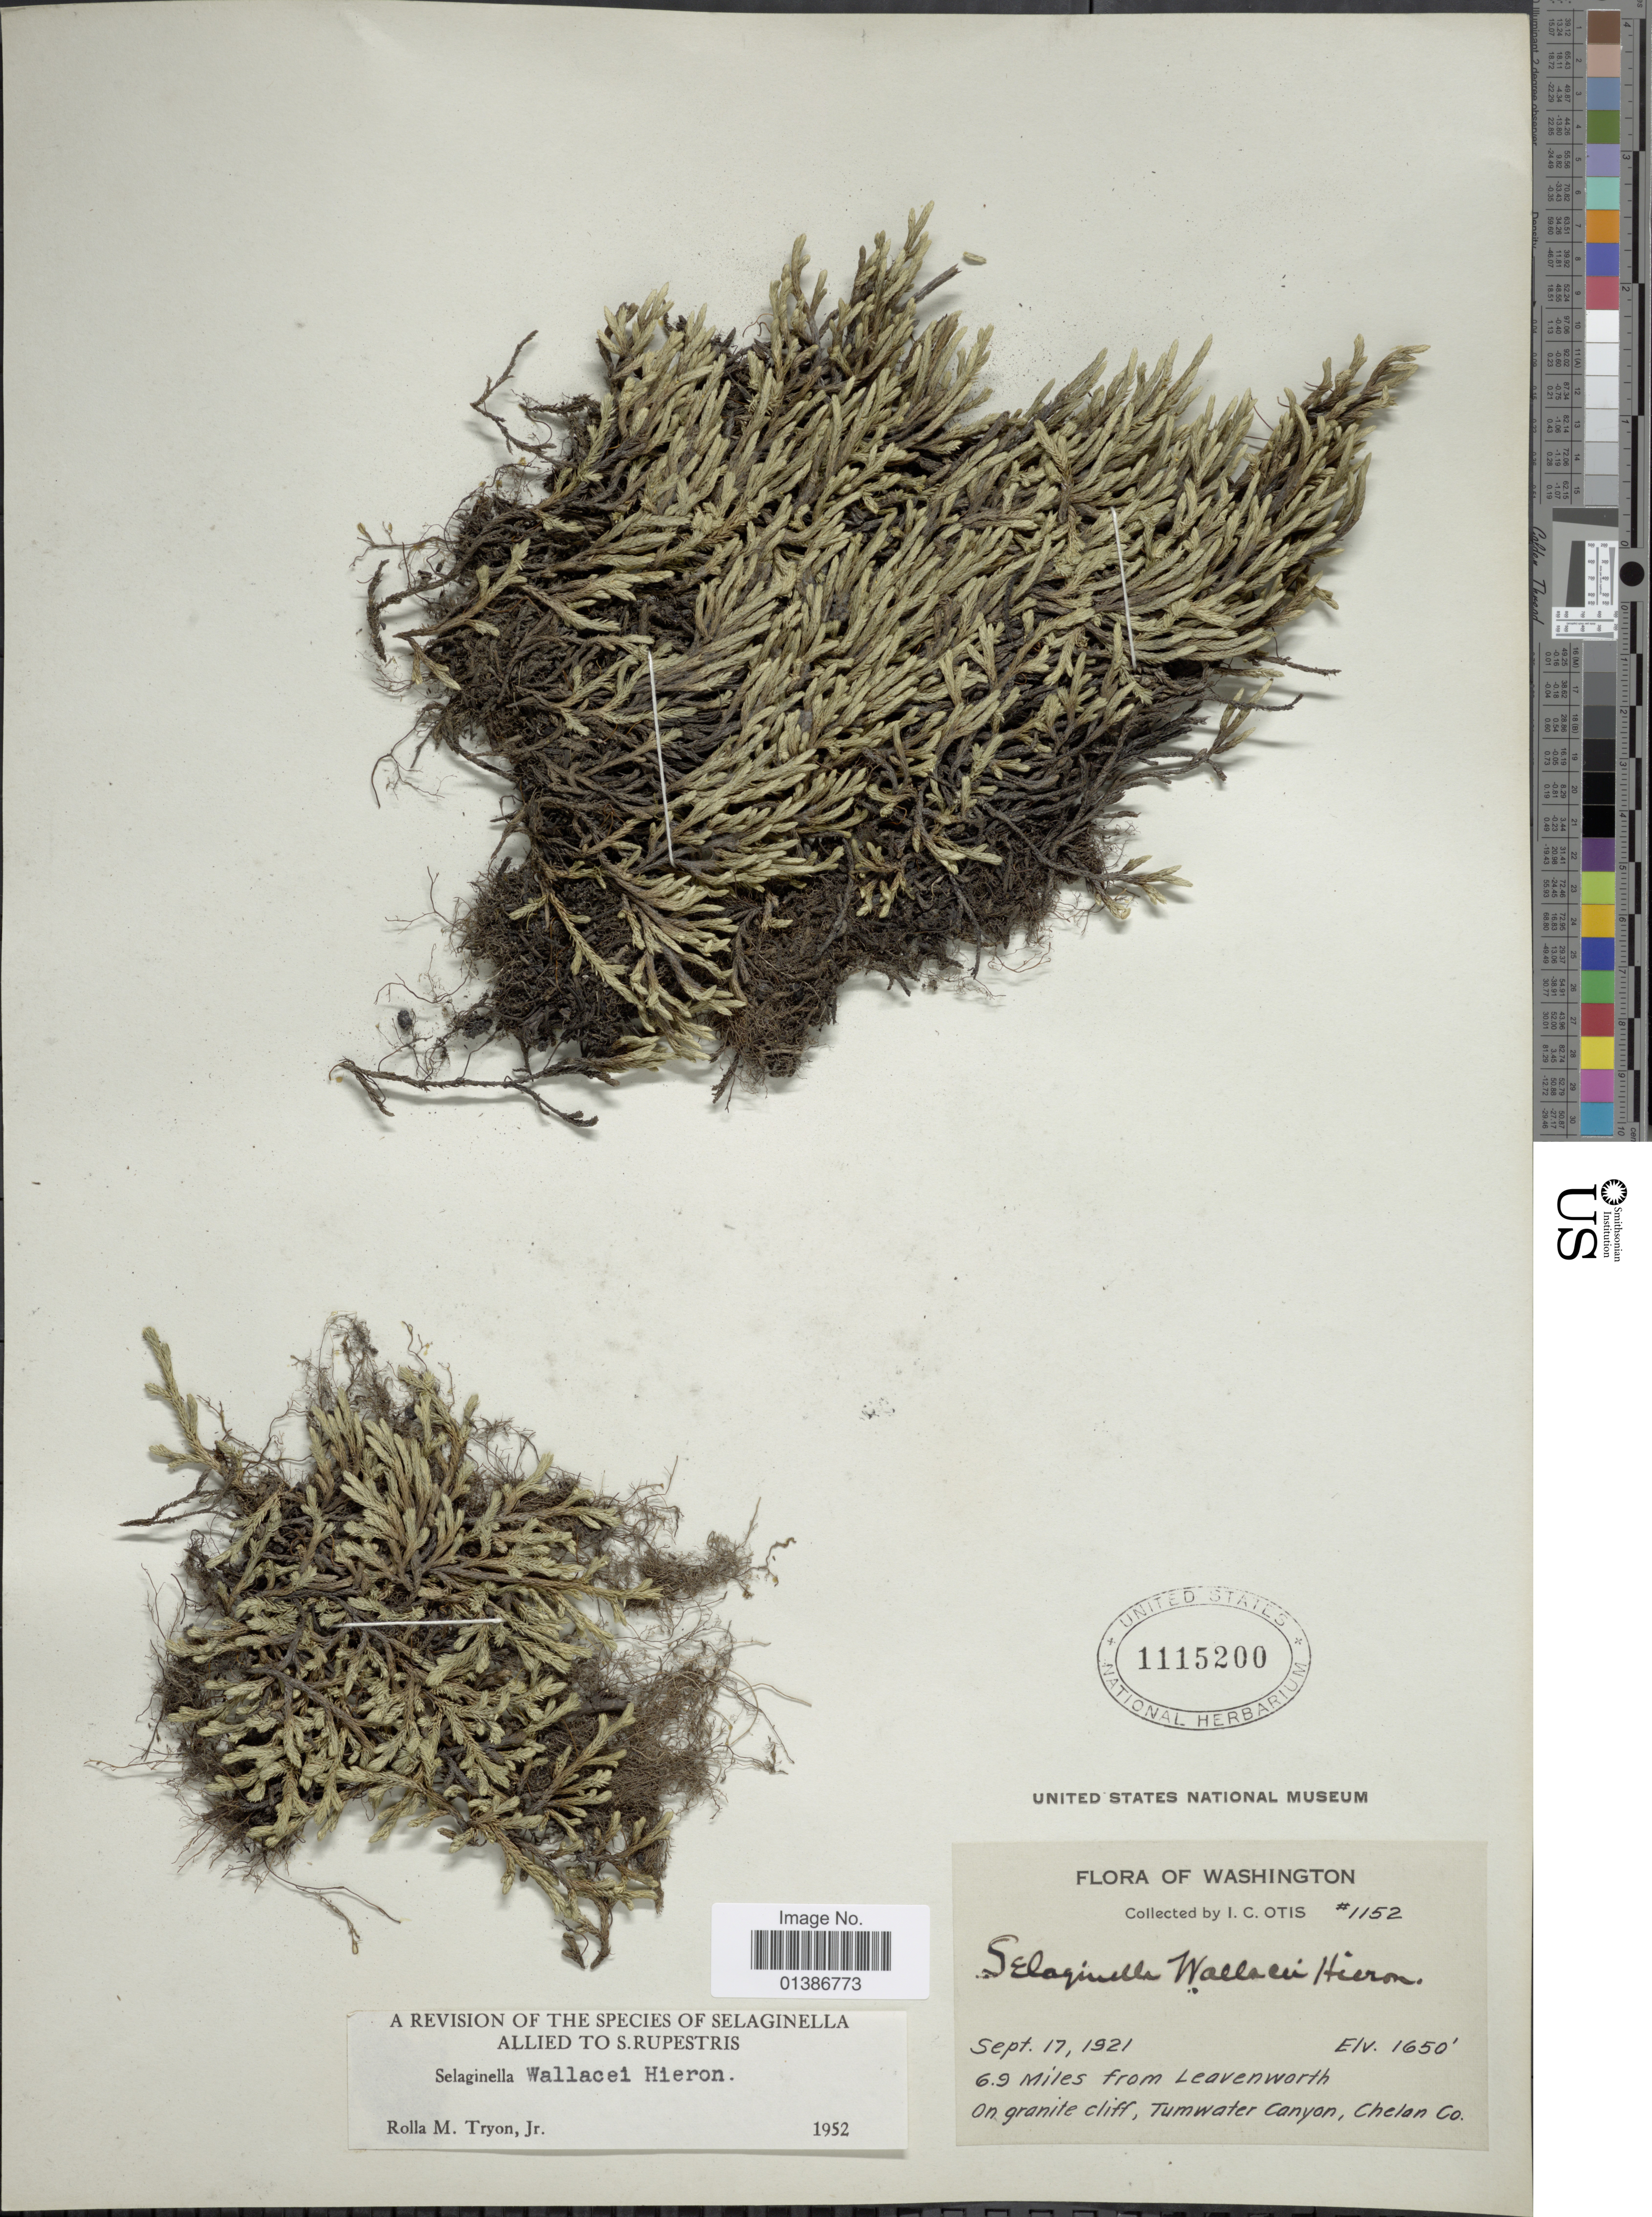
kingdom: Plantae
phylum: Tracheophyta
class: Lycopodiopsida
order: Selaginellales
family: Selaginellaceae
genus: Selaginella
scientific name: Selaginella wallacei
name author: Hieron.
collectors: I. C. Otis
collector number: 1152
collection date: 1921-09-17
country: United States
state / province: Washington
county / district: Chelan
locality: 6.9 Miles from Leavenworth, on granite cliff, Tumwater Canyon, Chelan Co.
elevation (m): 503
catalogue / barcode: US 1115200